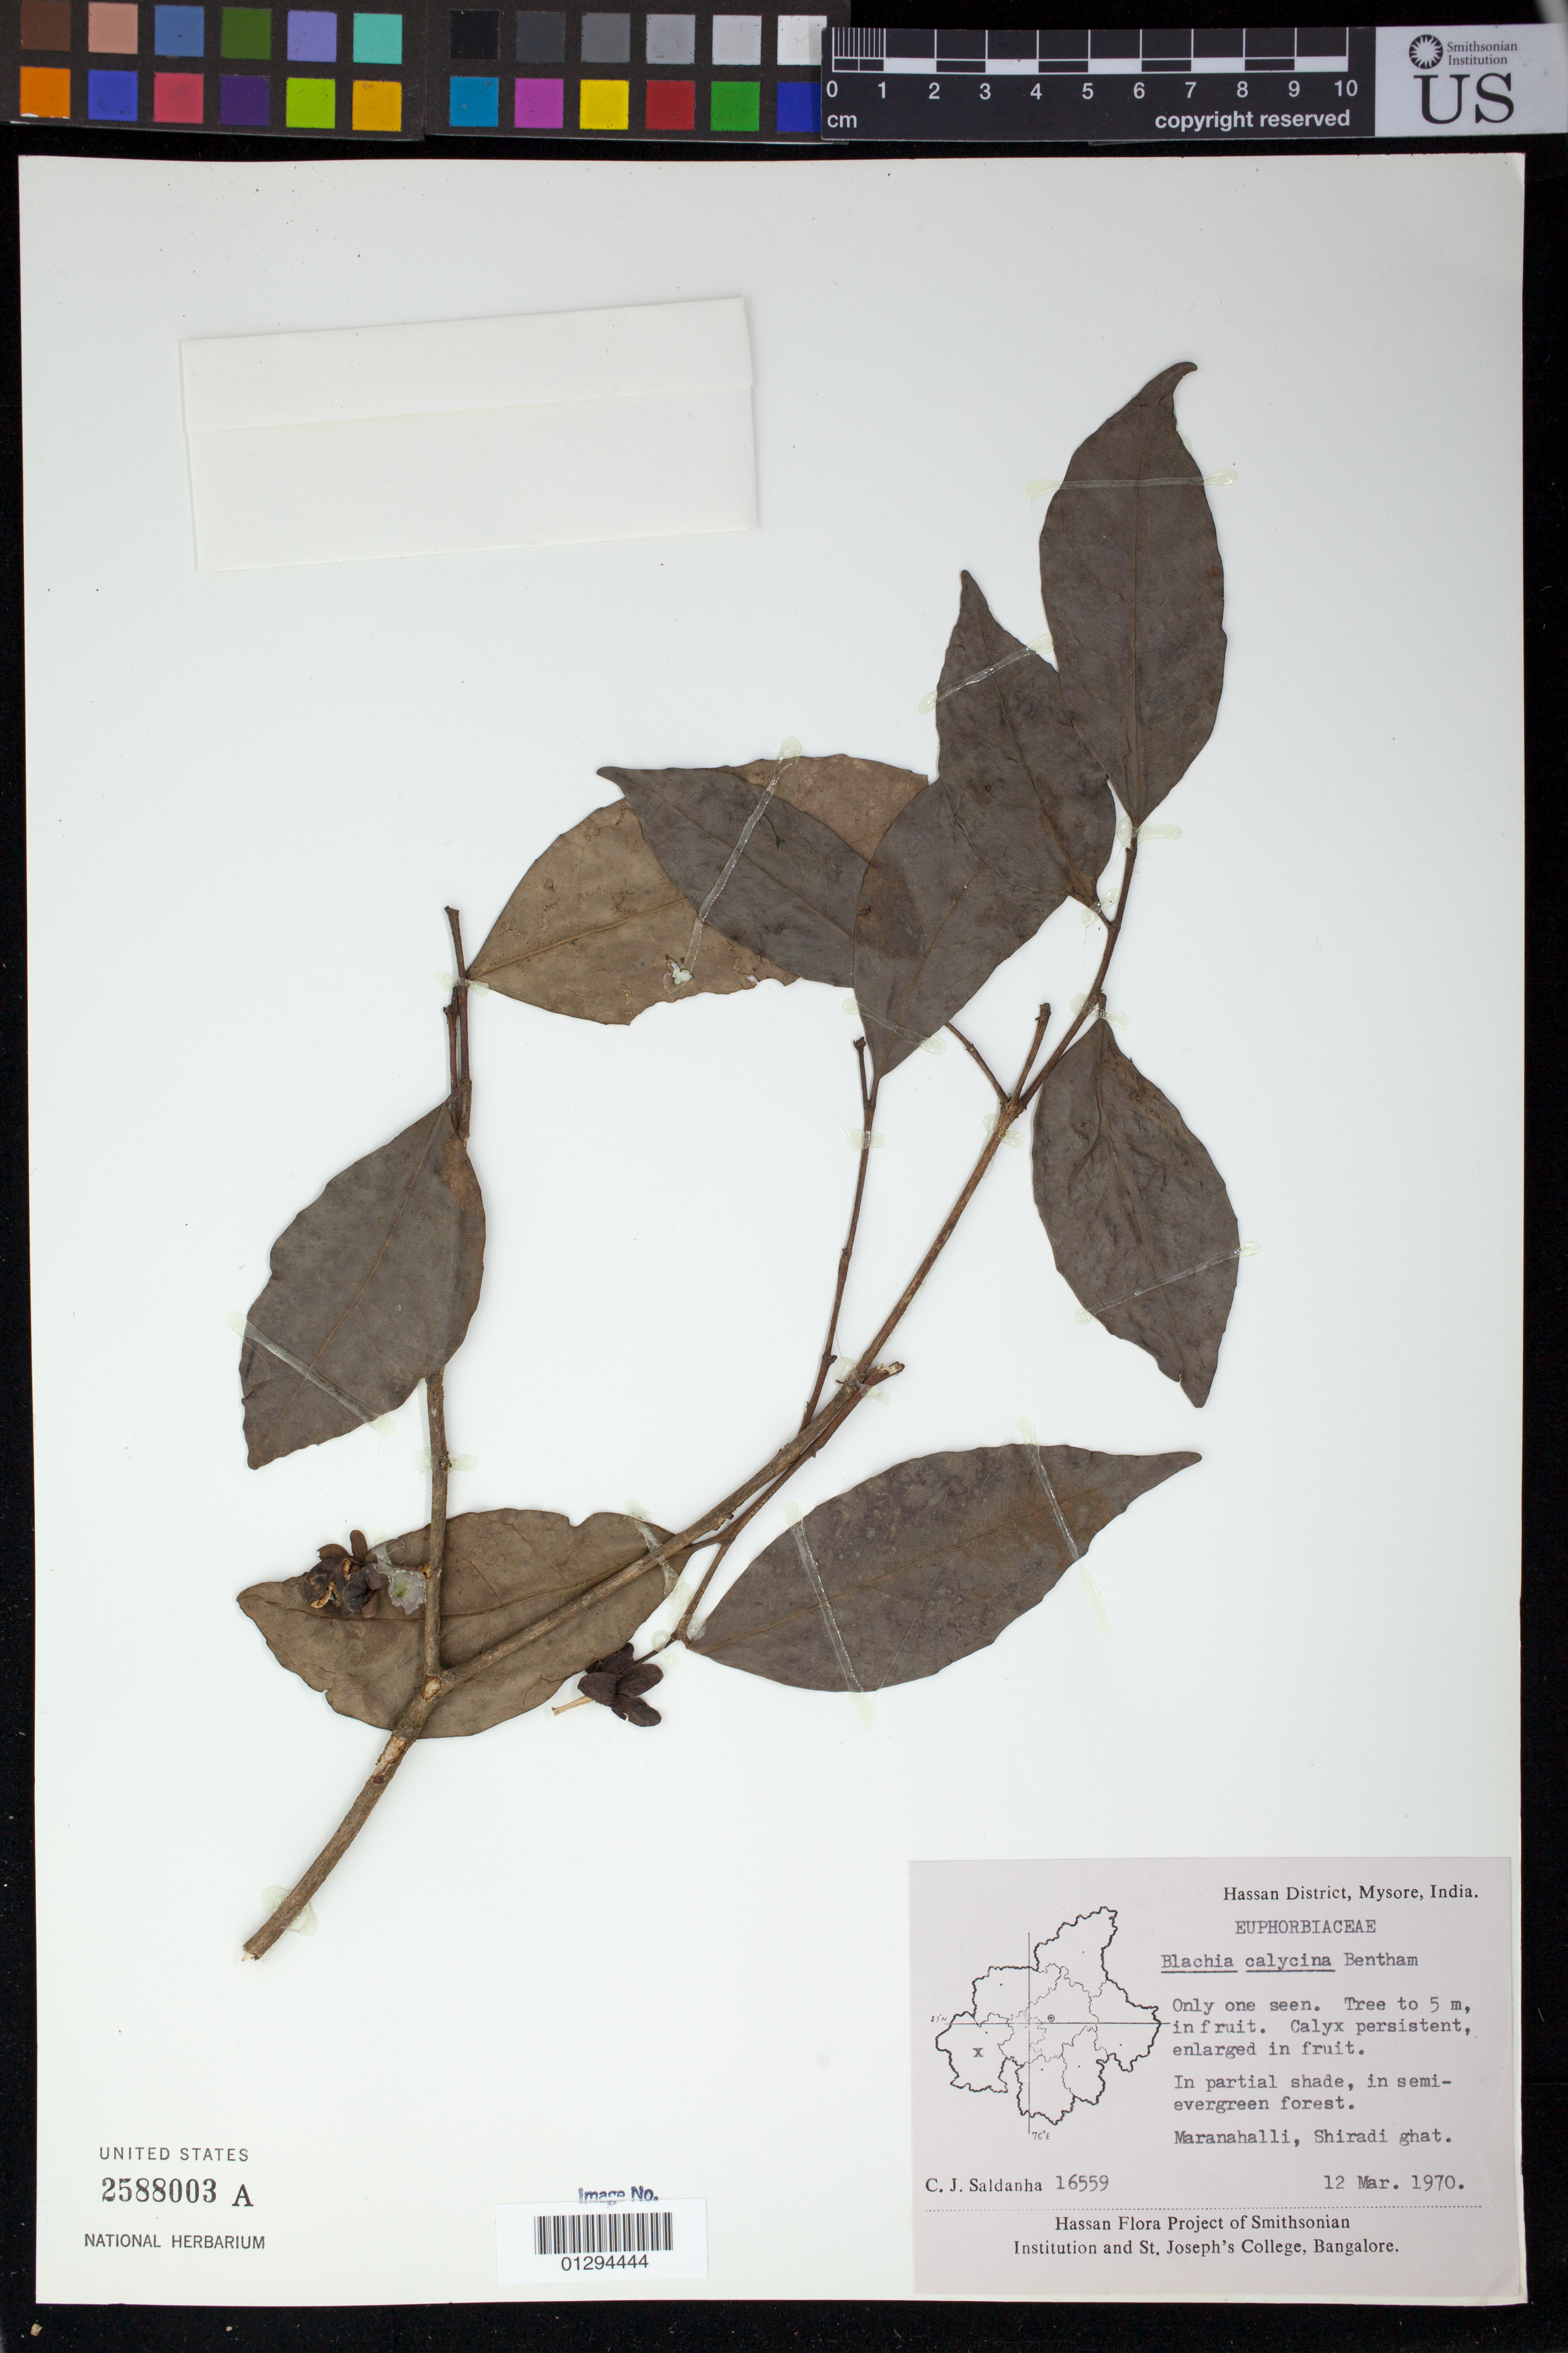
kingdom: Plantae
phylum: Tracheophyta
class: Magnoliopsida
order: Malpighiales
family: Euphorbiaceae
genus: Blachia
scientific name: Blachia calycina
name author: Benth.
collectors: C. J. Saldanha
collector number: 16559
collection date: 1970-03-12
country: India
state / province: Karnataka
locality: Hassan District, Mysore, Maranahalli, Shiradi ghat.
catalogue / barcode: US 2588003A